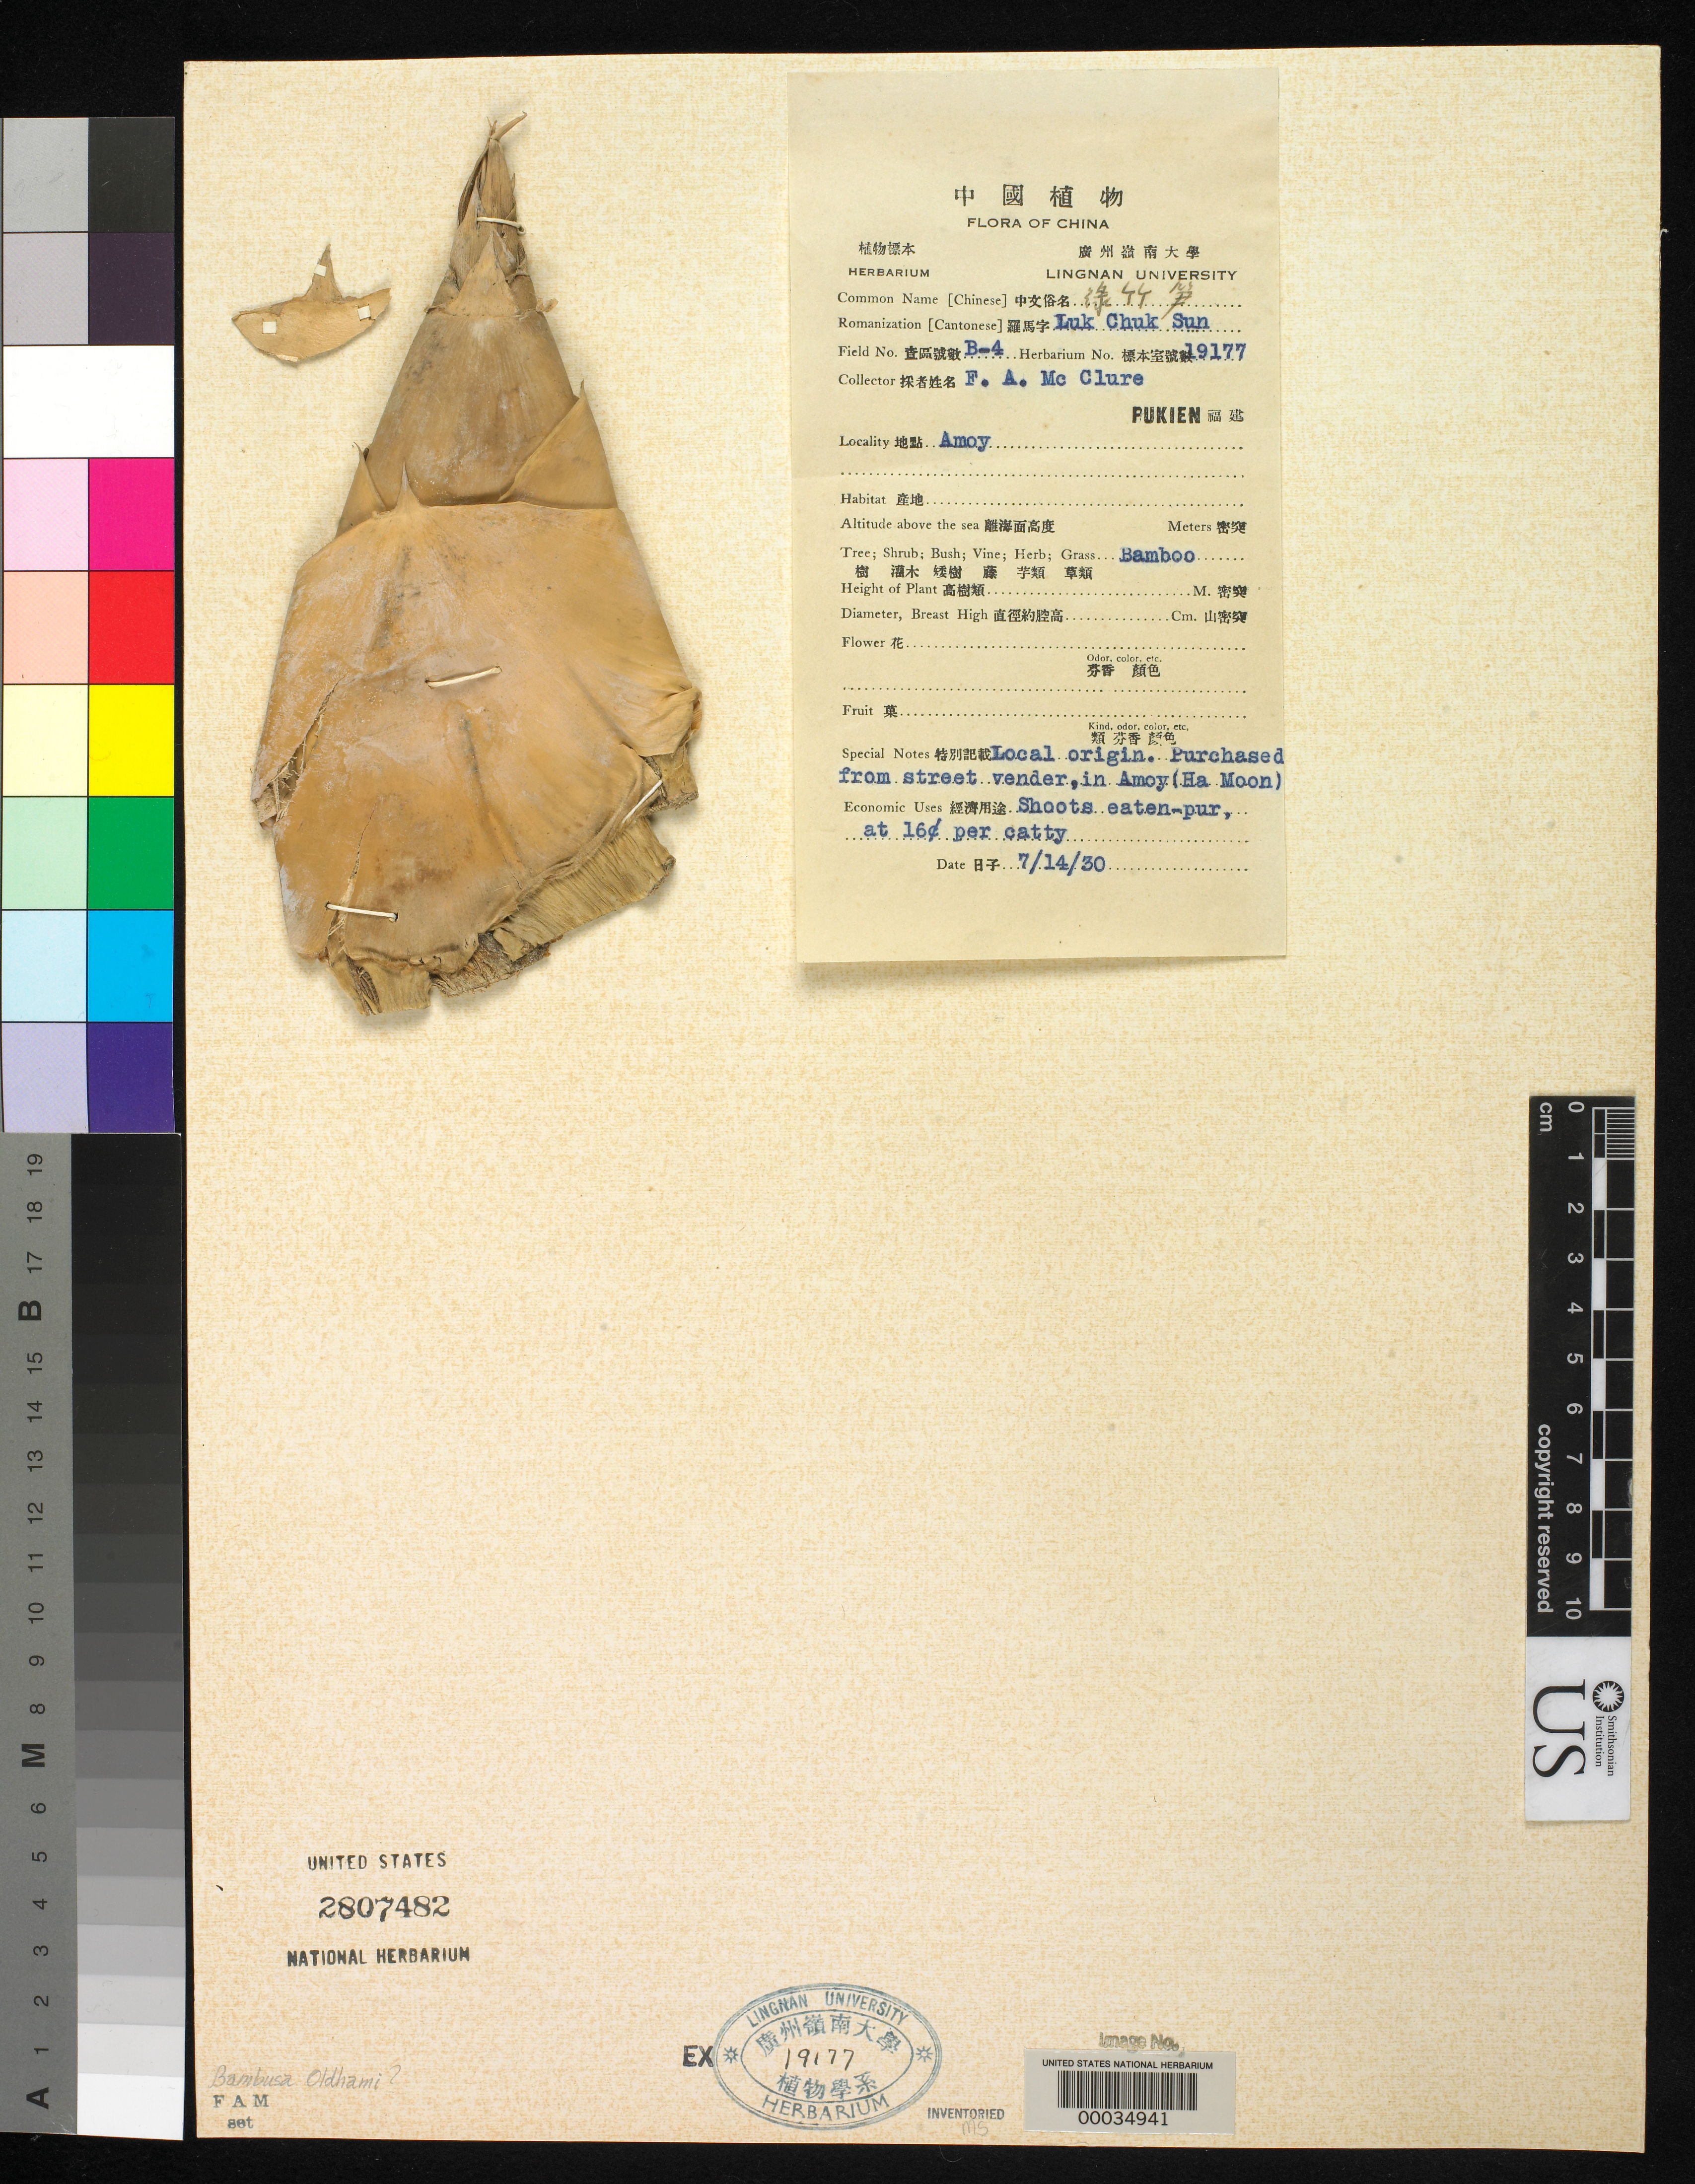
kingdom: Plantae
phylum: Tracheophyta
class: Liliopsida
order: Poales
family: Poaceae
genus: Bambusa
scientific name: Bambusa oldhamii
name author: Munro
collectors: F. A. McClure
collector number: B-4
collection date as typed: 14 Jul 1930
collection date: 1930-07-14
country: China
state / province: Fujian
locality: Amoy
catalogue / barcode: US 2807482